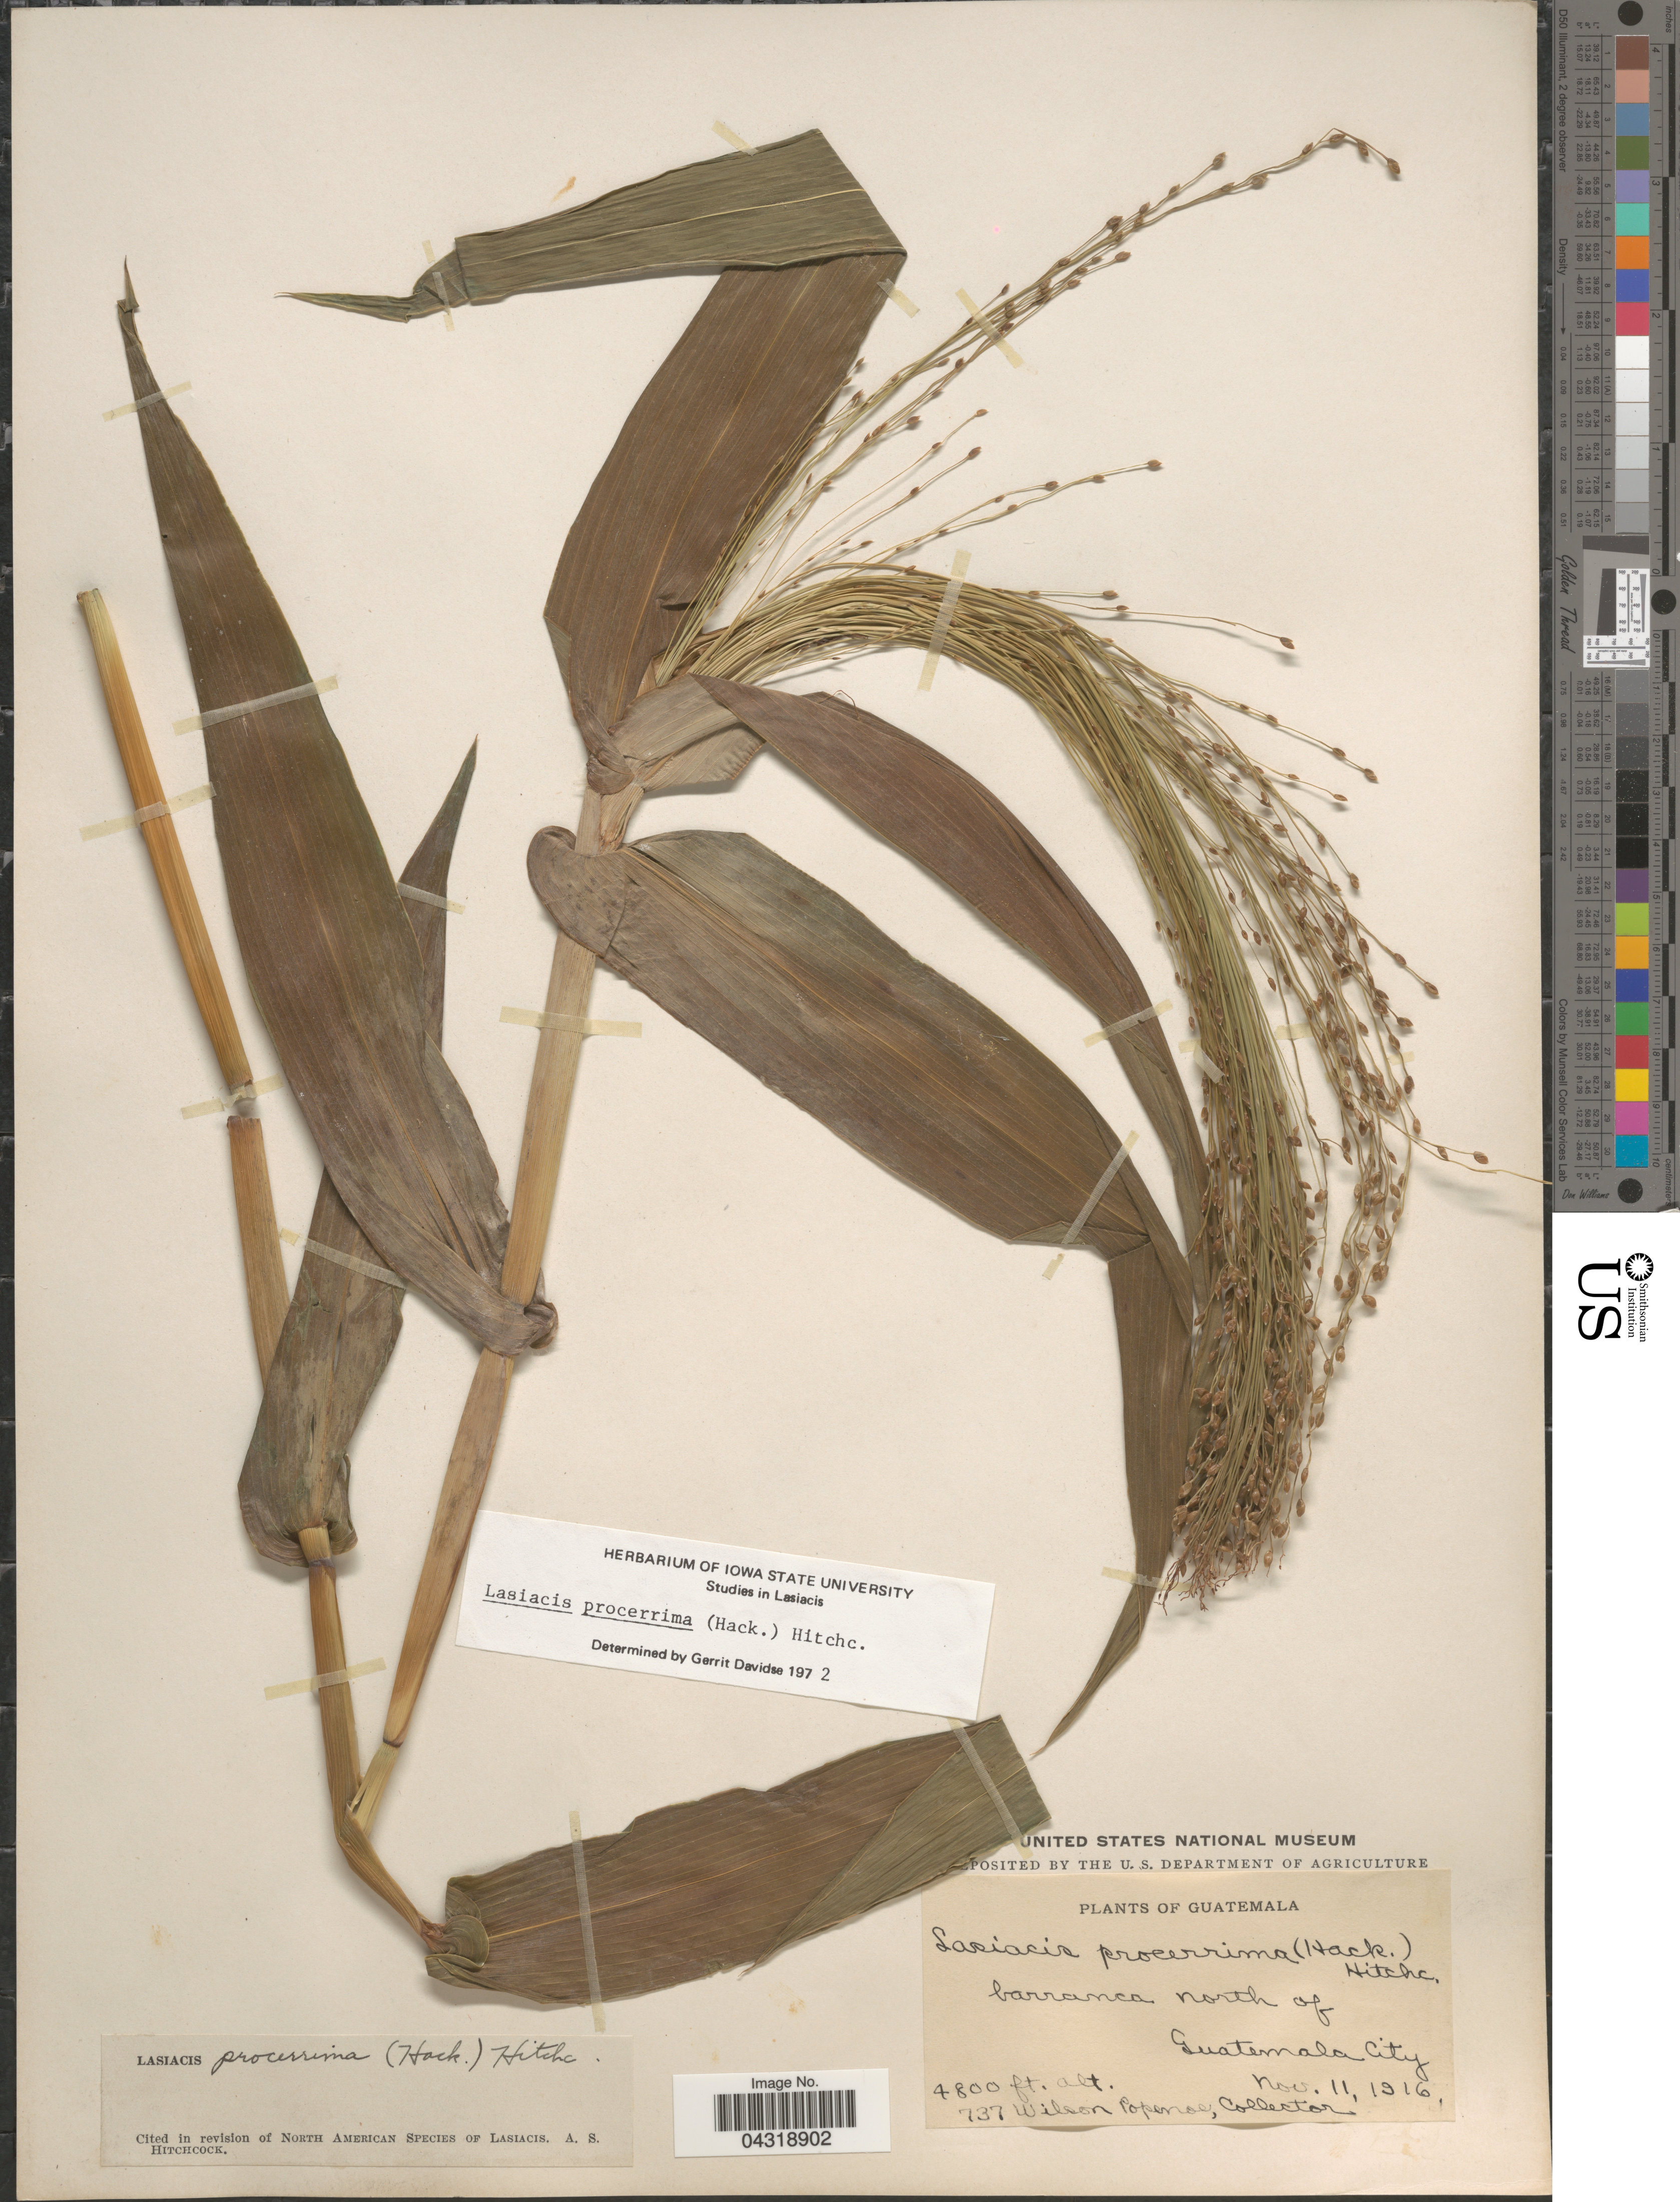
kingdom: Plantae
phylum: Tracheophyta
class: Liliopsida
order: Poales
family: Poaceae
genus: Lasiacis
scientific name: Lasiacis procerrima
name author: (Hack.) Hitchc.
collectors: F. Popenoe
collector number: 737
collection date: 1916-11-11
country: Guatemala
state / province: Guatemala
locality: Barranca north of Guatemala City.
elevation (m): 1463